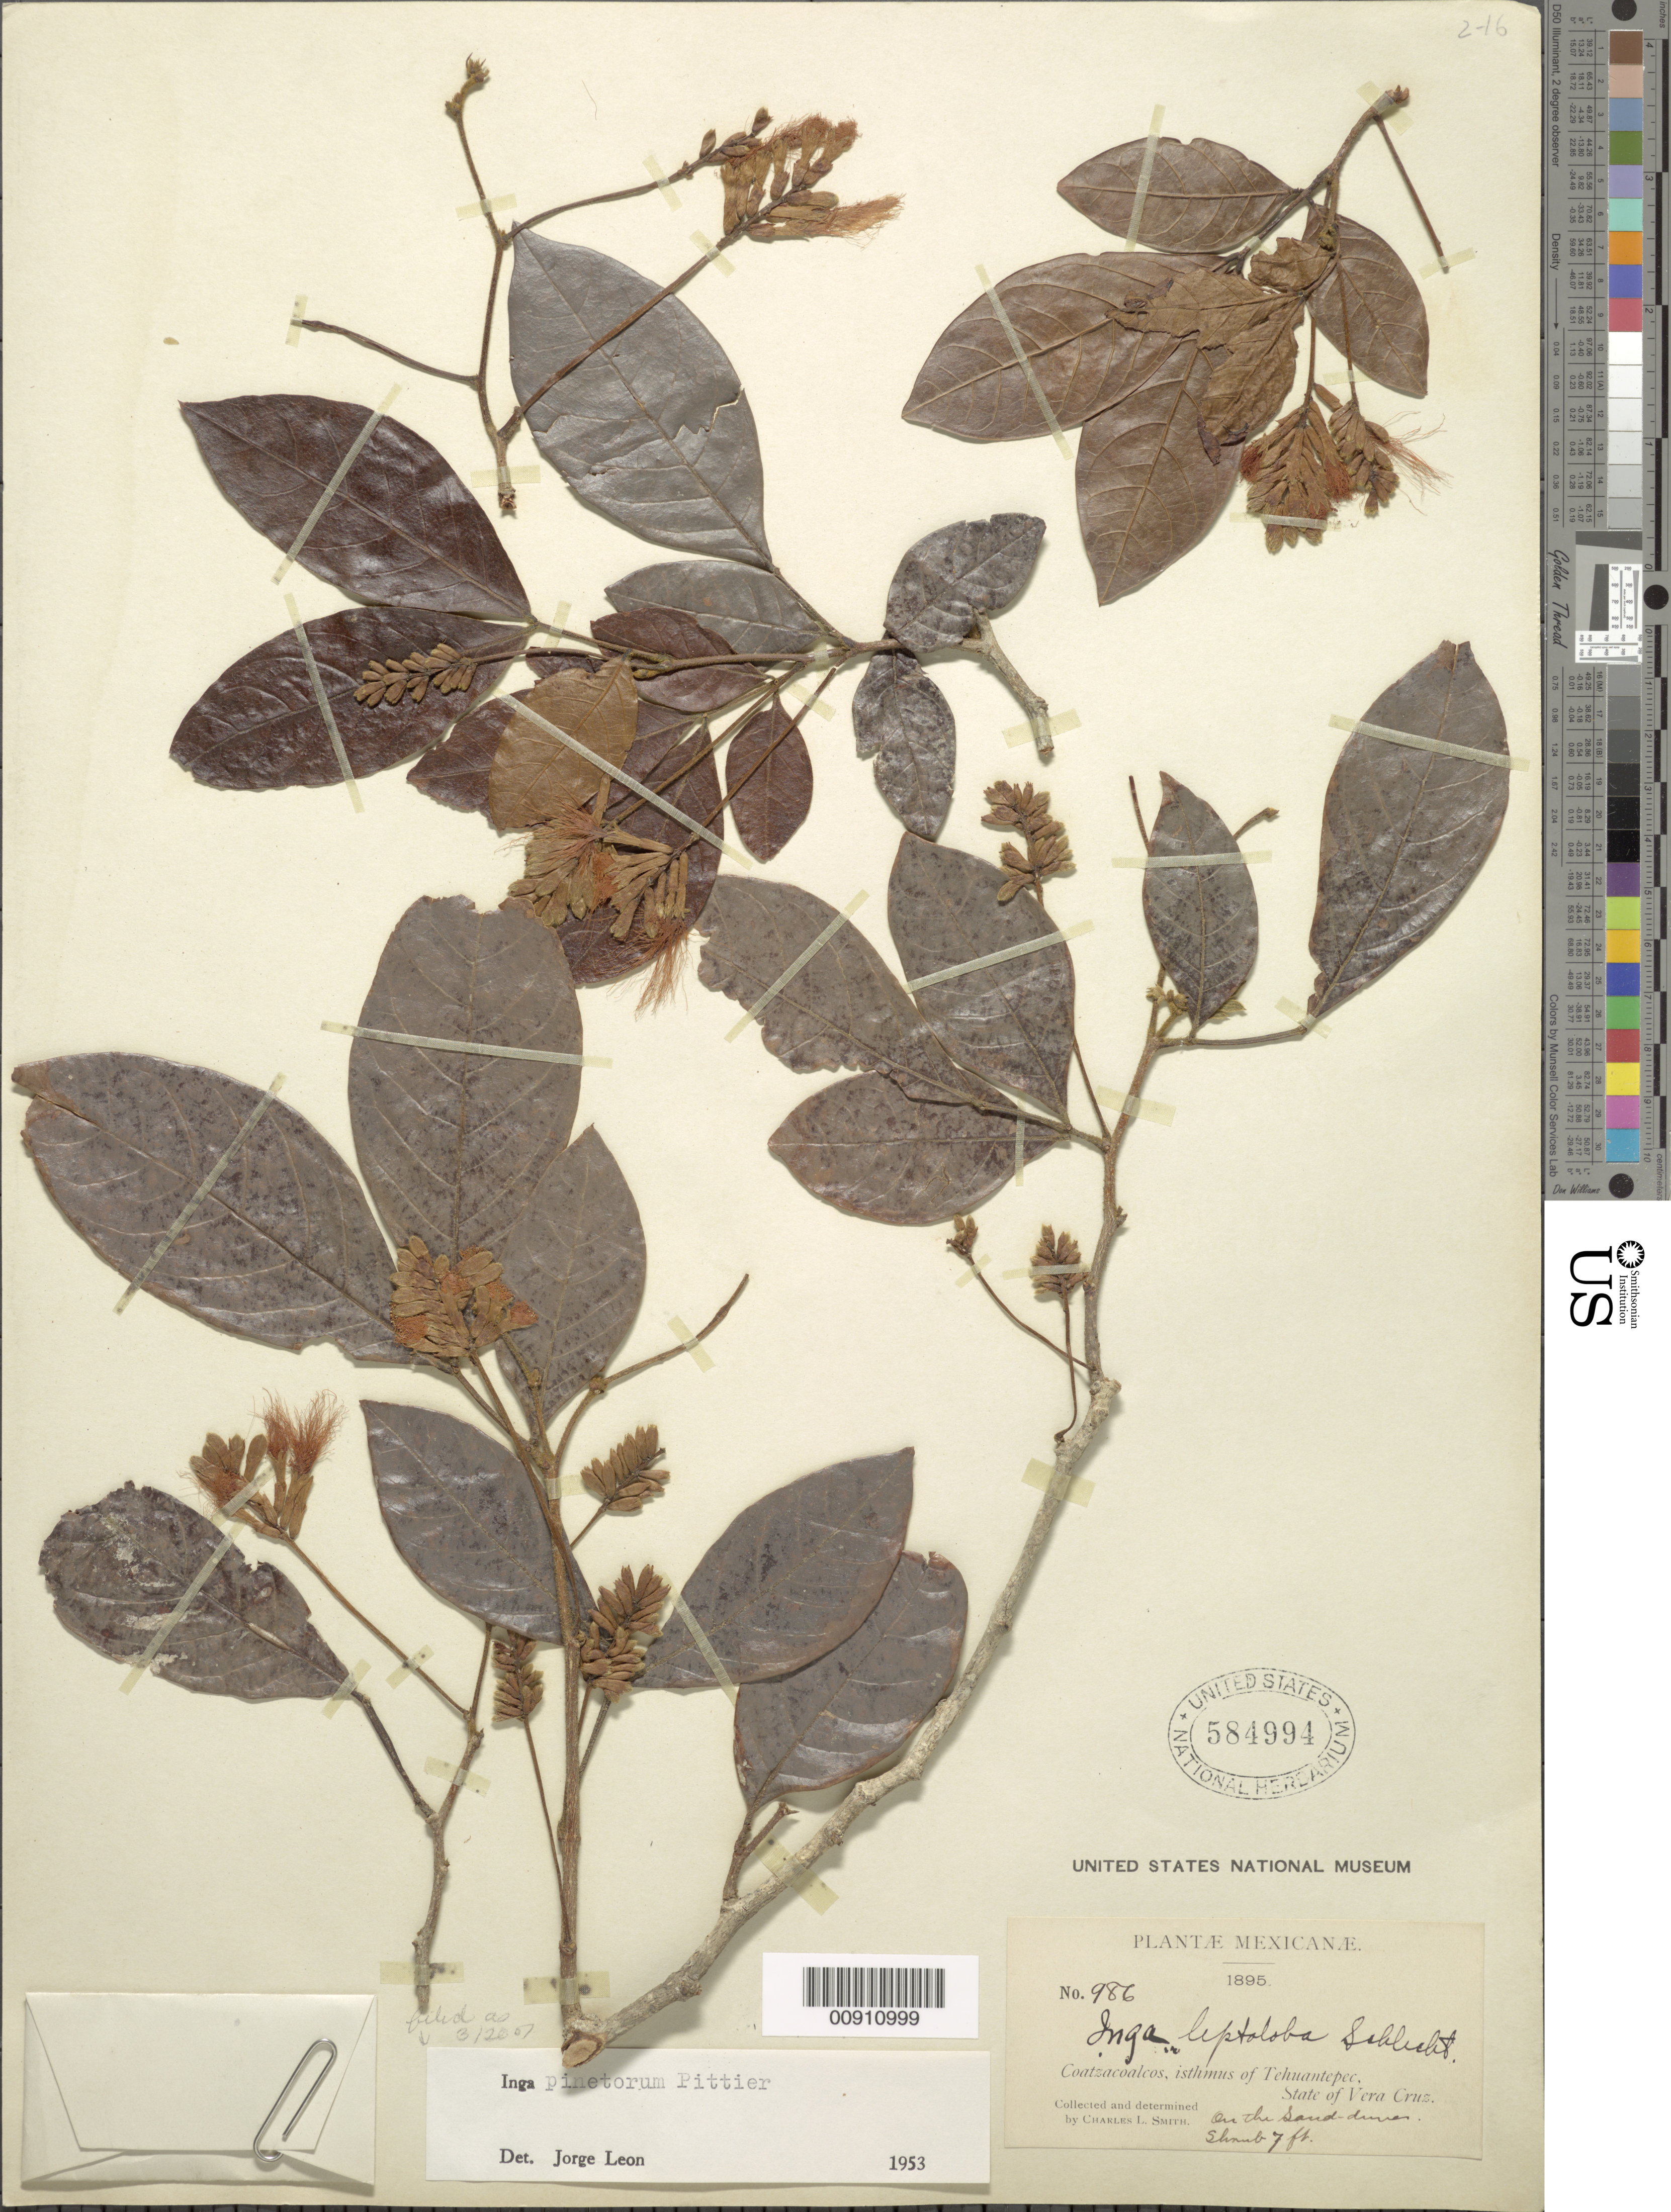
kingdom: Plantae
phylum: Tracheophyta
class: Magnoliopsida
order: Fabales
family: Fabaceae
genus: Inga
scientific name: Inga pinetorum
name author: Pittier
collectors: C. L. Smith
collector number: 986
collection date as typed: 1895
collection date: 1895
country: Mexico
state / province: Veracruz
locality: Coatzacoalcos, isthmus of Tehuantepec, State of Veracruz.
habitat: On the sand dunes.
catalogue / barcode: US 584994